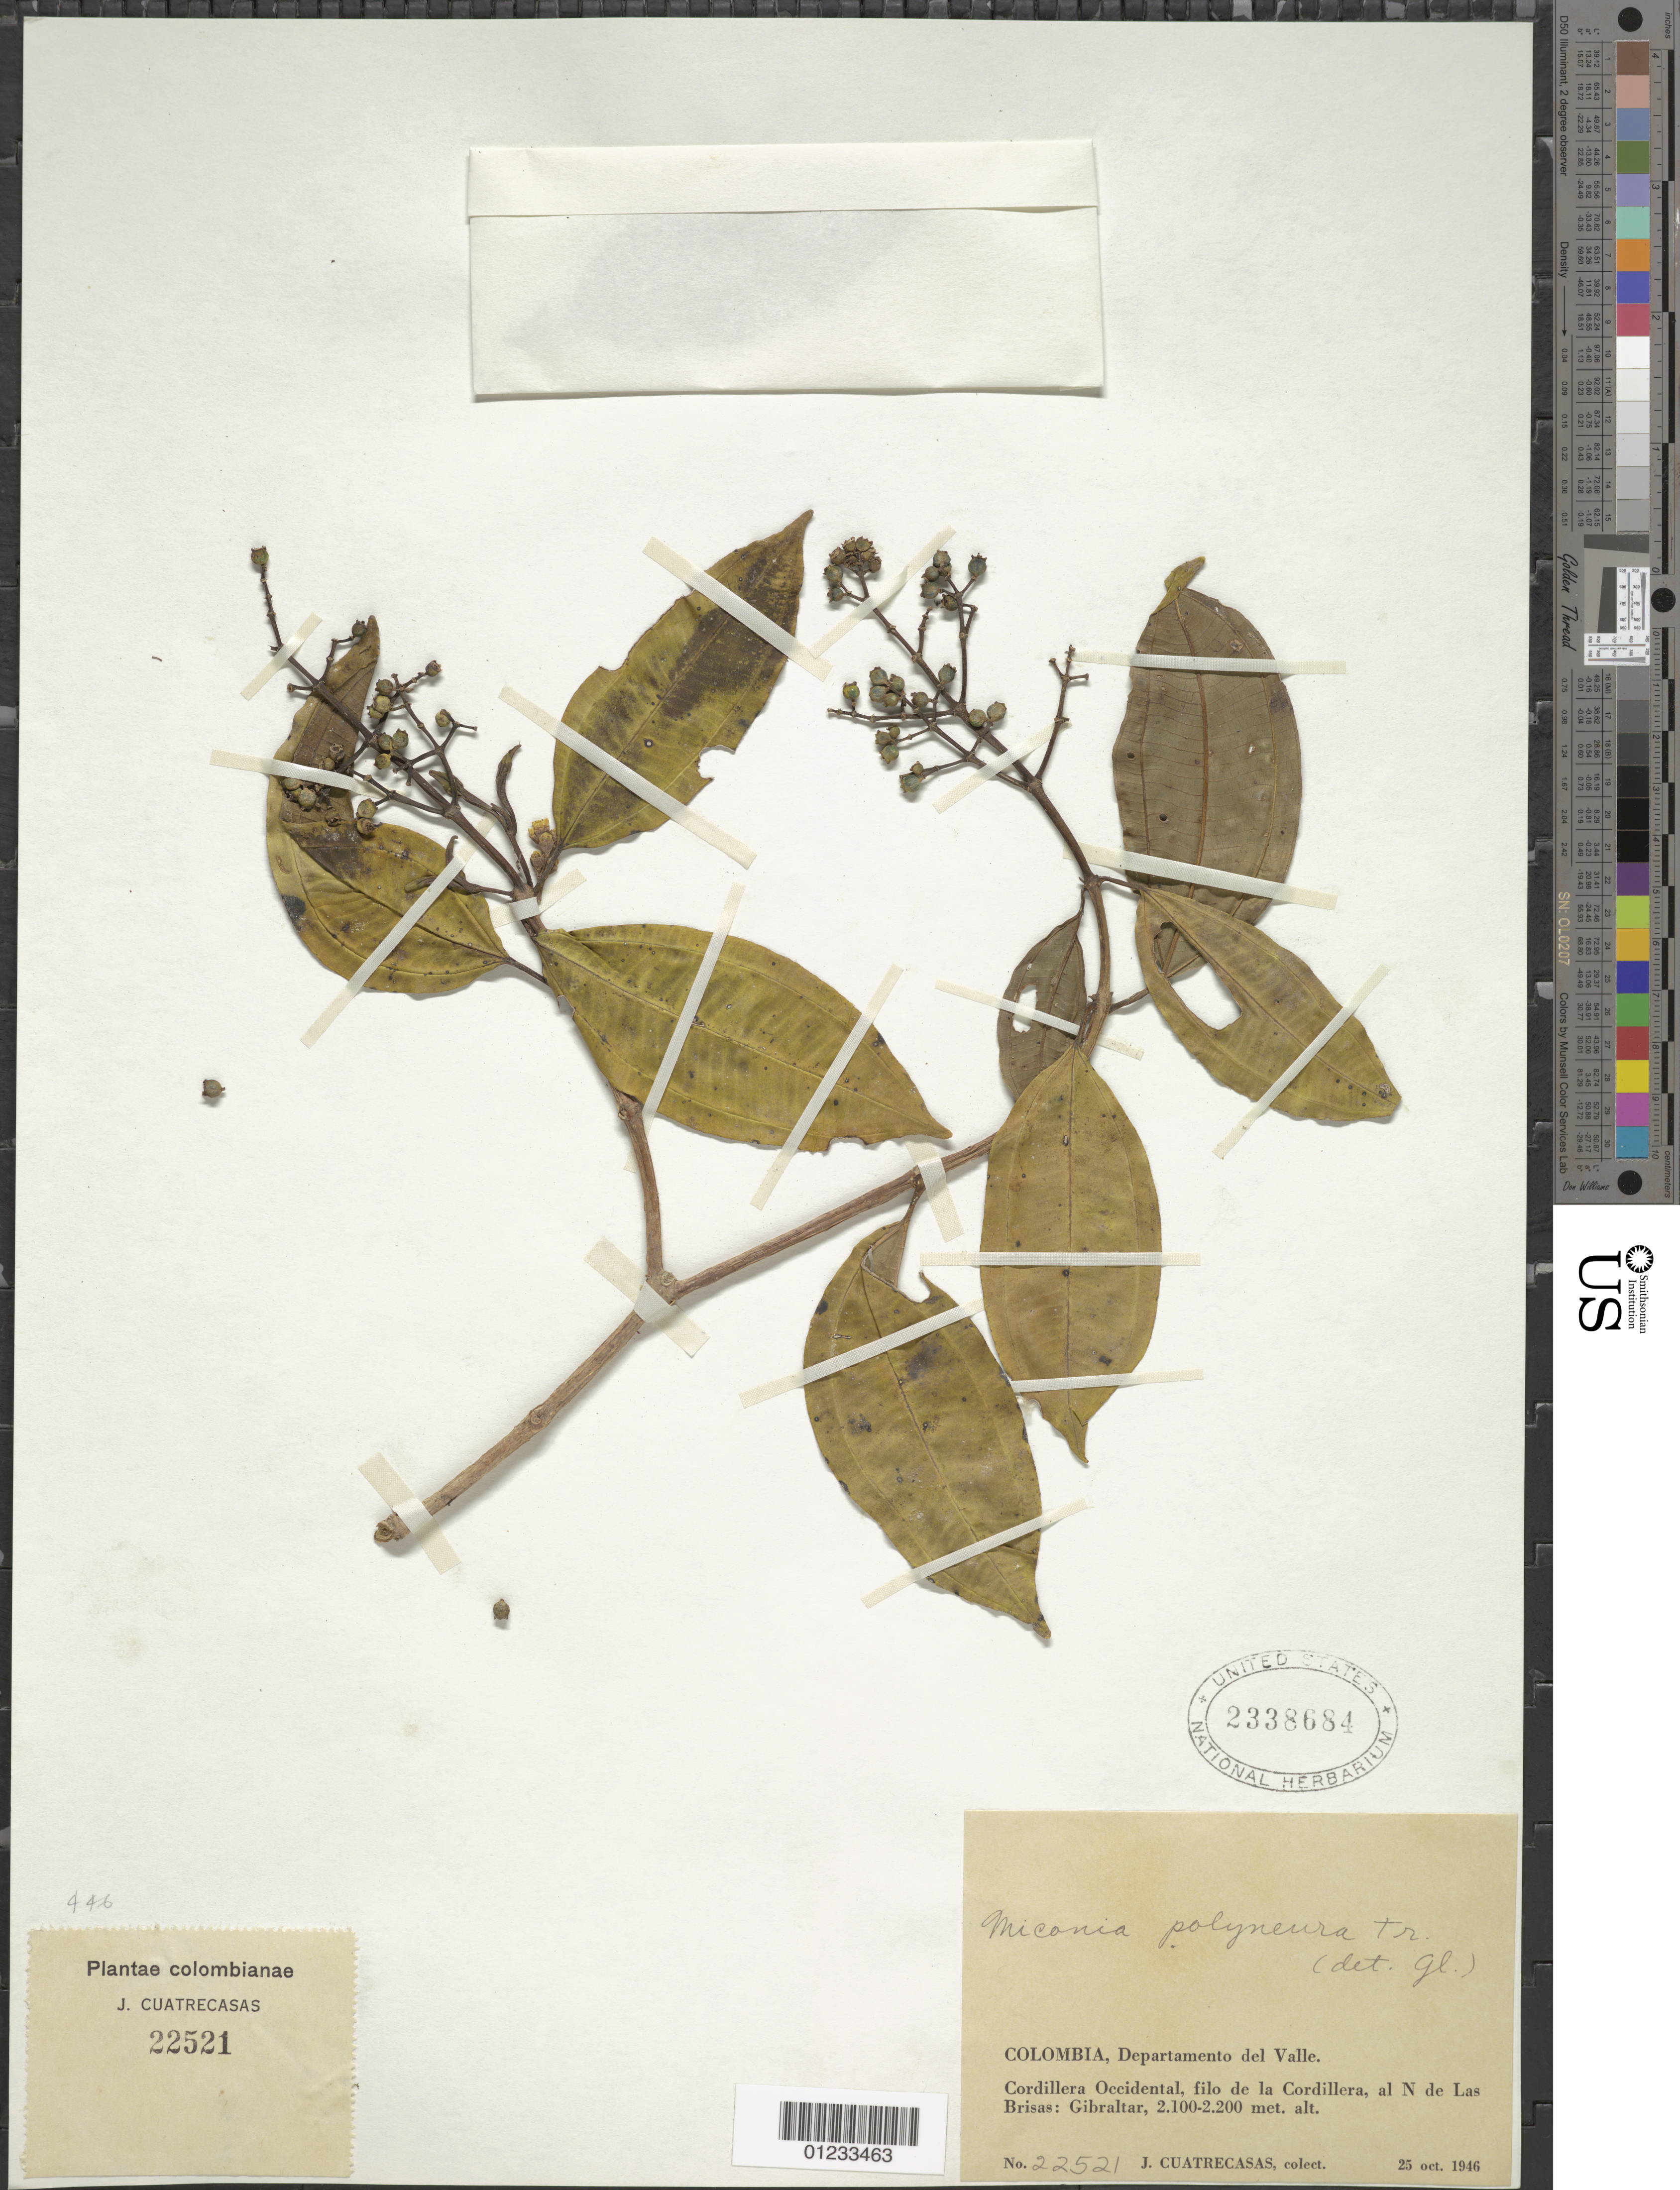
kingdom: Plantae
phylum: Tracheophyta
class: Magnoliopsida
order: Myrtales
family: Melastomataceae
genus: Miconia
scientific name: Miconia polyneura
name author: Triana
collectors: J. Cuatrecasas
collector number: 22521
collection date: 1946-10-25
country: Colombia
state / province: Valle del Cauca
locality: Departamento del Valle. Cordillera Occidental, filo de la Cordillera, al N de Las Brisas, Gibraltar.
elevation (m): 2100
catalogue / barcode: US 2338684